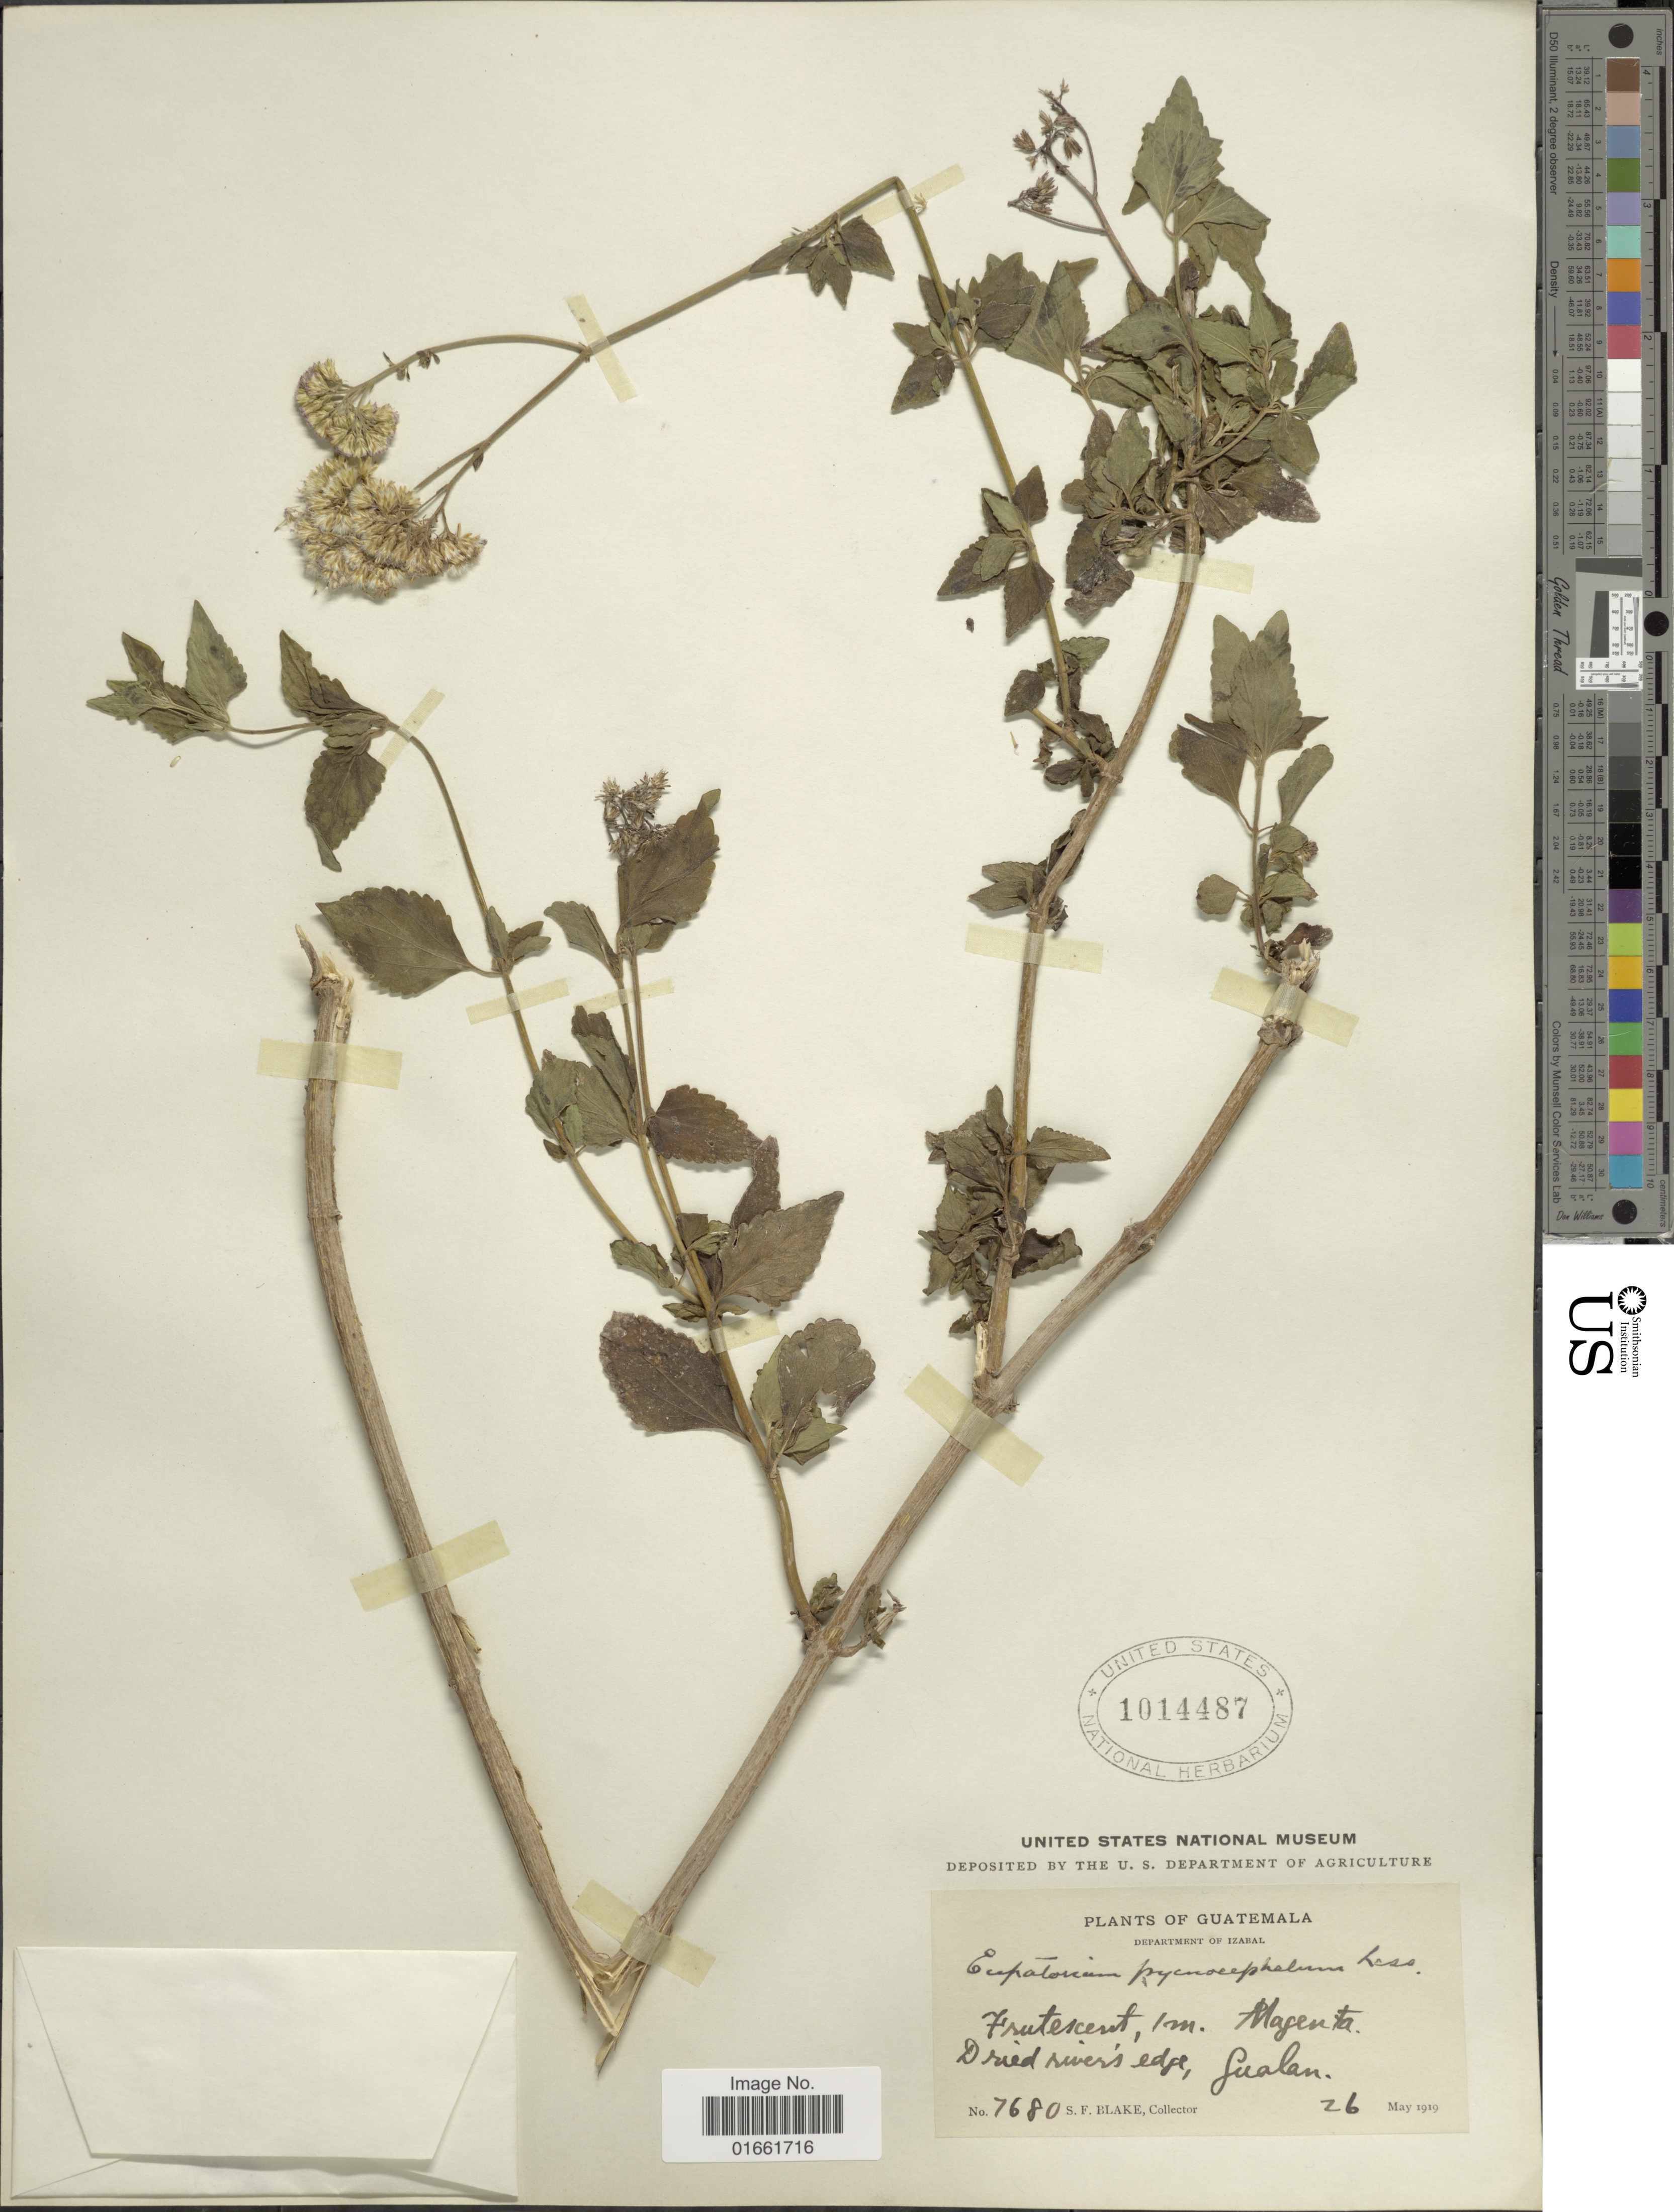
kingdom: Plantae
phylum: Tracheophyta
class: Magnoliopsida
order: Asterales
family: Asteraceae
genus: Fleischmannia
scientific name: Fleischmannia pratensis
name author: (Klatt) R.M. King & H. Rob.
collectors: S. Blake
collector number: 7680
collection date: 1919-05-26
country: Guatemala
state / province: Izabal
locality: Department of Izabal, Dried rivers edge, Gualan.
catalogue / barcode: US 1014487